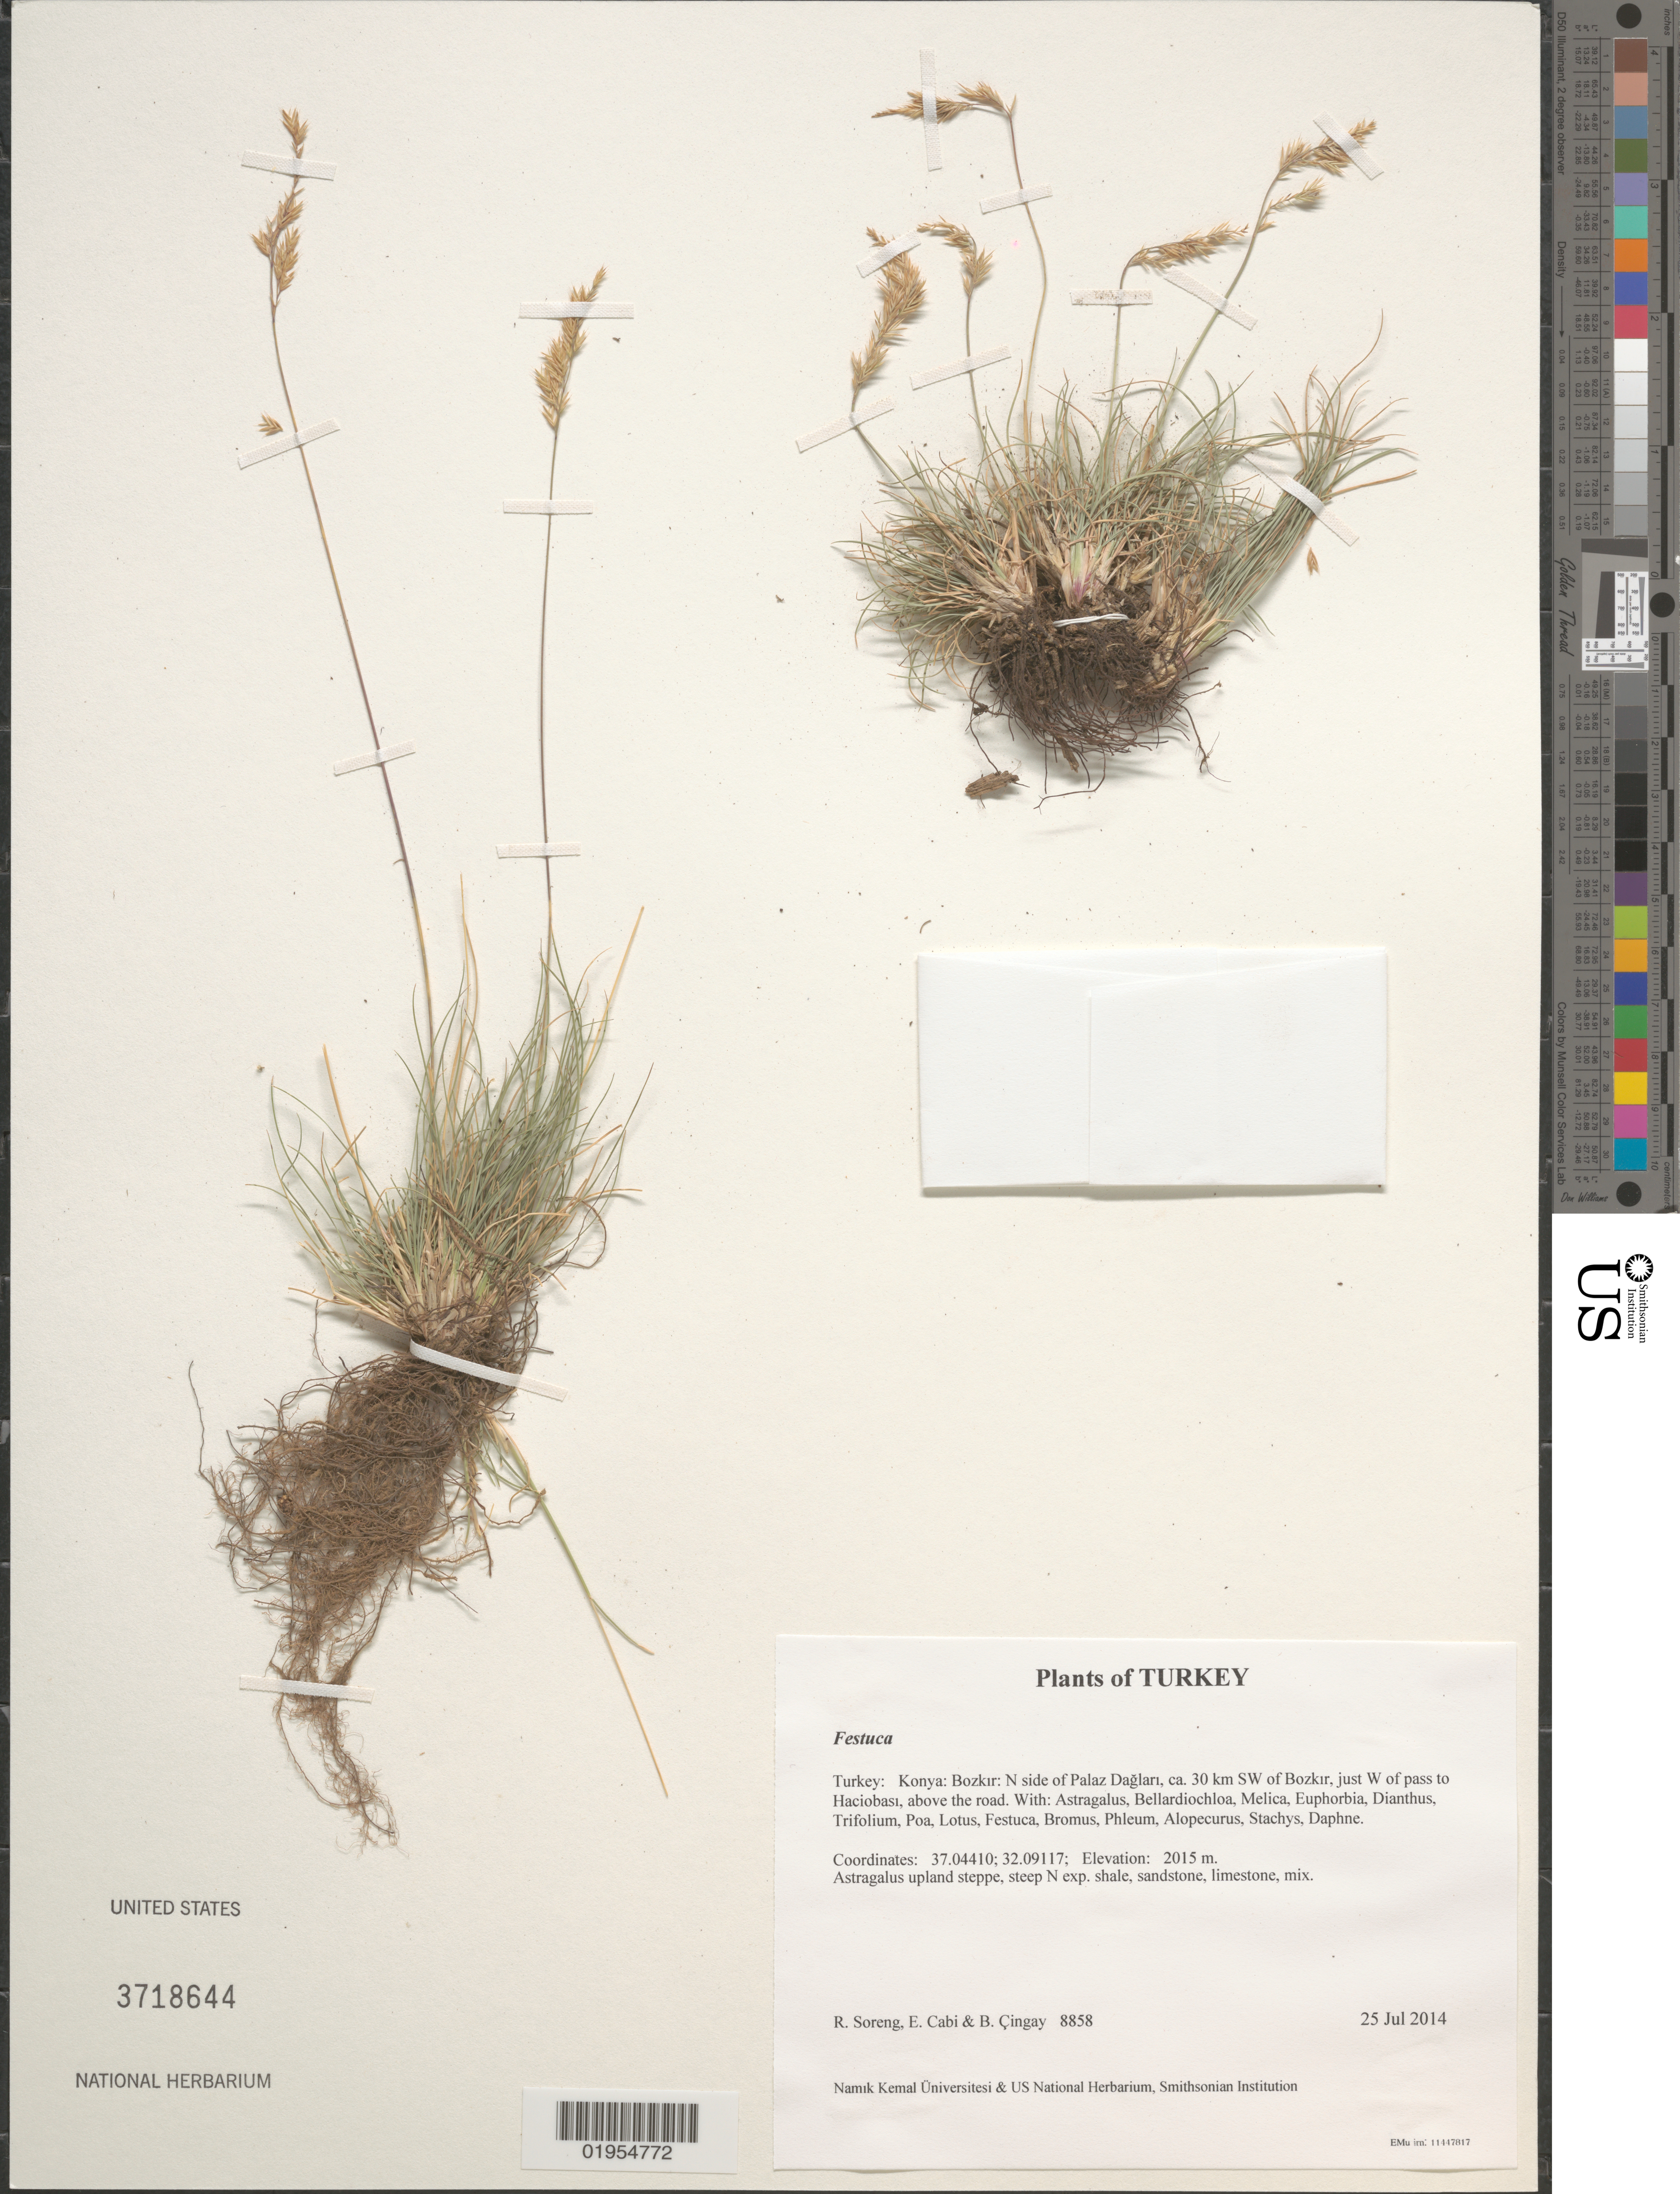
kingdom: Plantae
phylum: Tracheophyta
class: Liliopsida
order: Poales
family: Poaceae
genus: Festuca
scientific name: Festuca sp.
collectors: R. J. Soreng, E. Cabi & B. Çıngay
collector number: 8858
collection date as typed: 25 Jul 2014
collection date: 2014-07-25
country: Turkey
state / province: Konya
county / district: Bozkir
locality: N side of Palaz Daglari, ca. 30 km SW of Bozkir, just W of pass to Haciobasi, above the road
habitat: Astragalus upland steppe, steep N exp. shale, sandstone, limestone, mix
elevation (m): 2015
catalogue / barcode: US 3718644